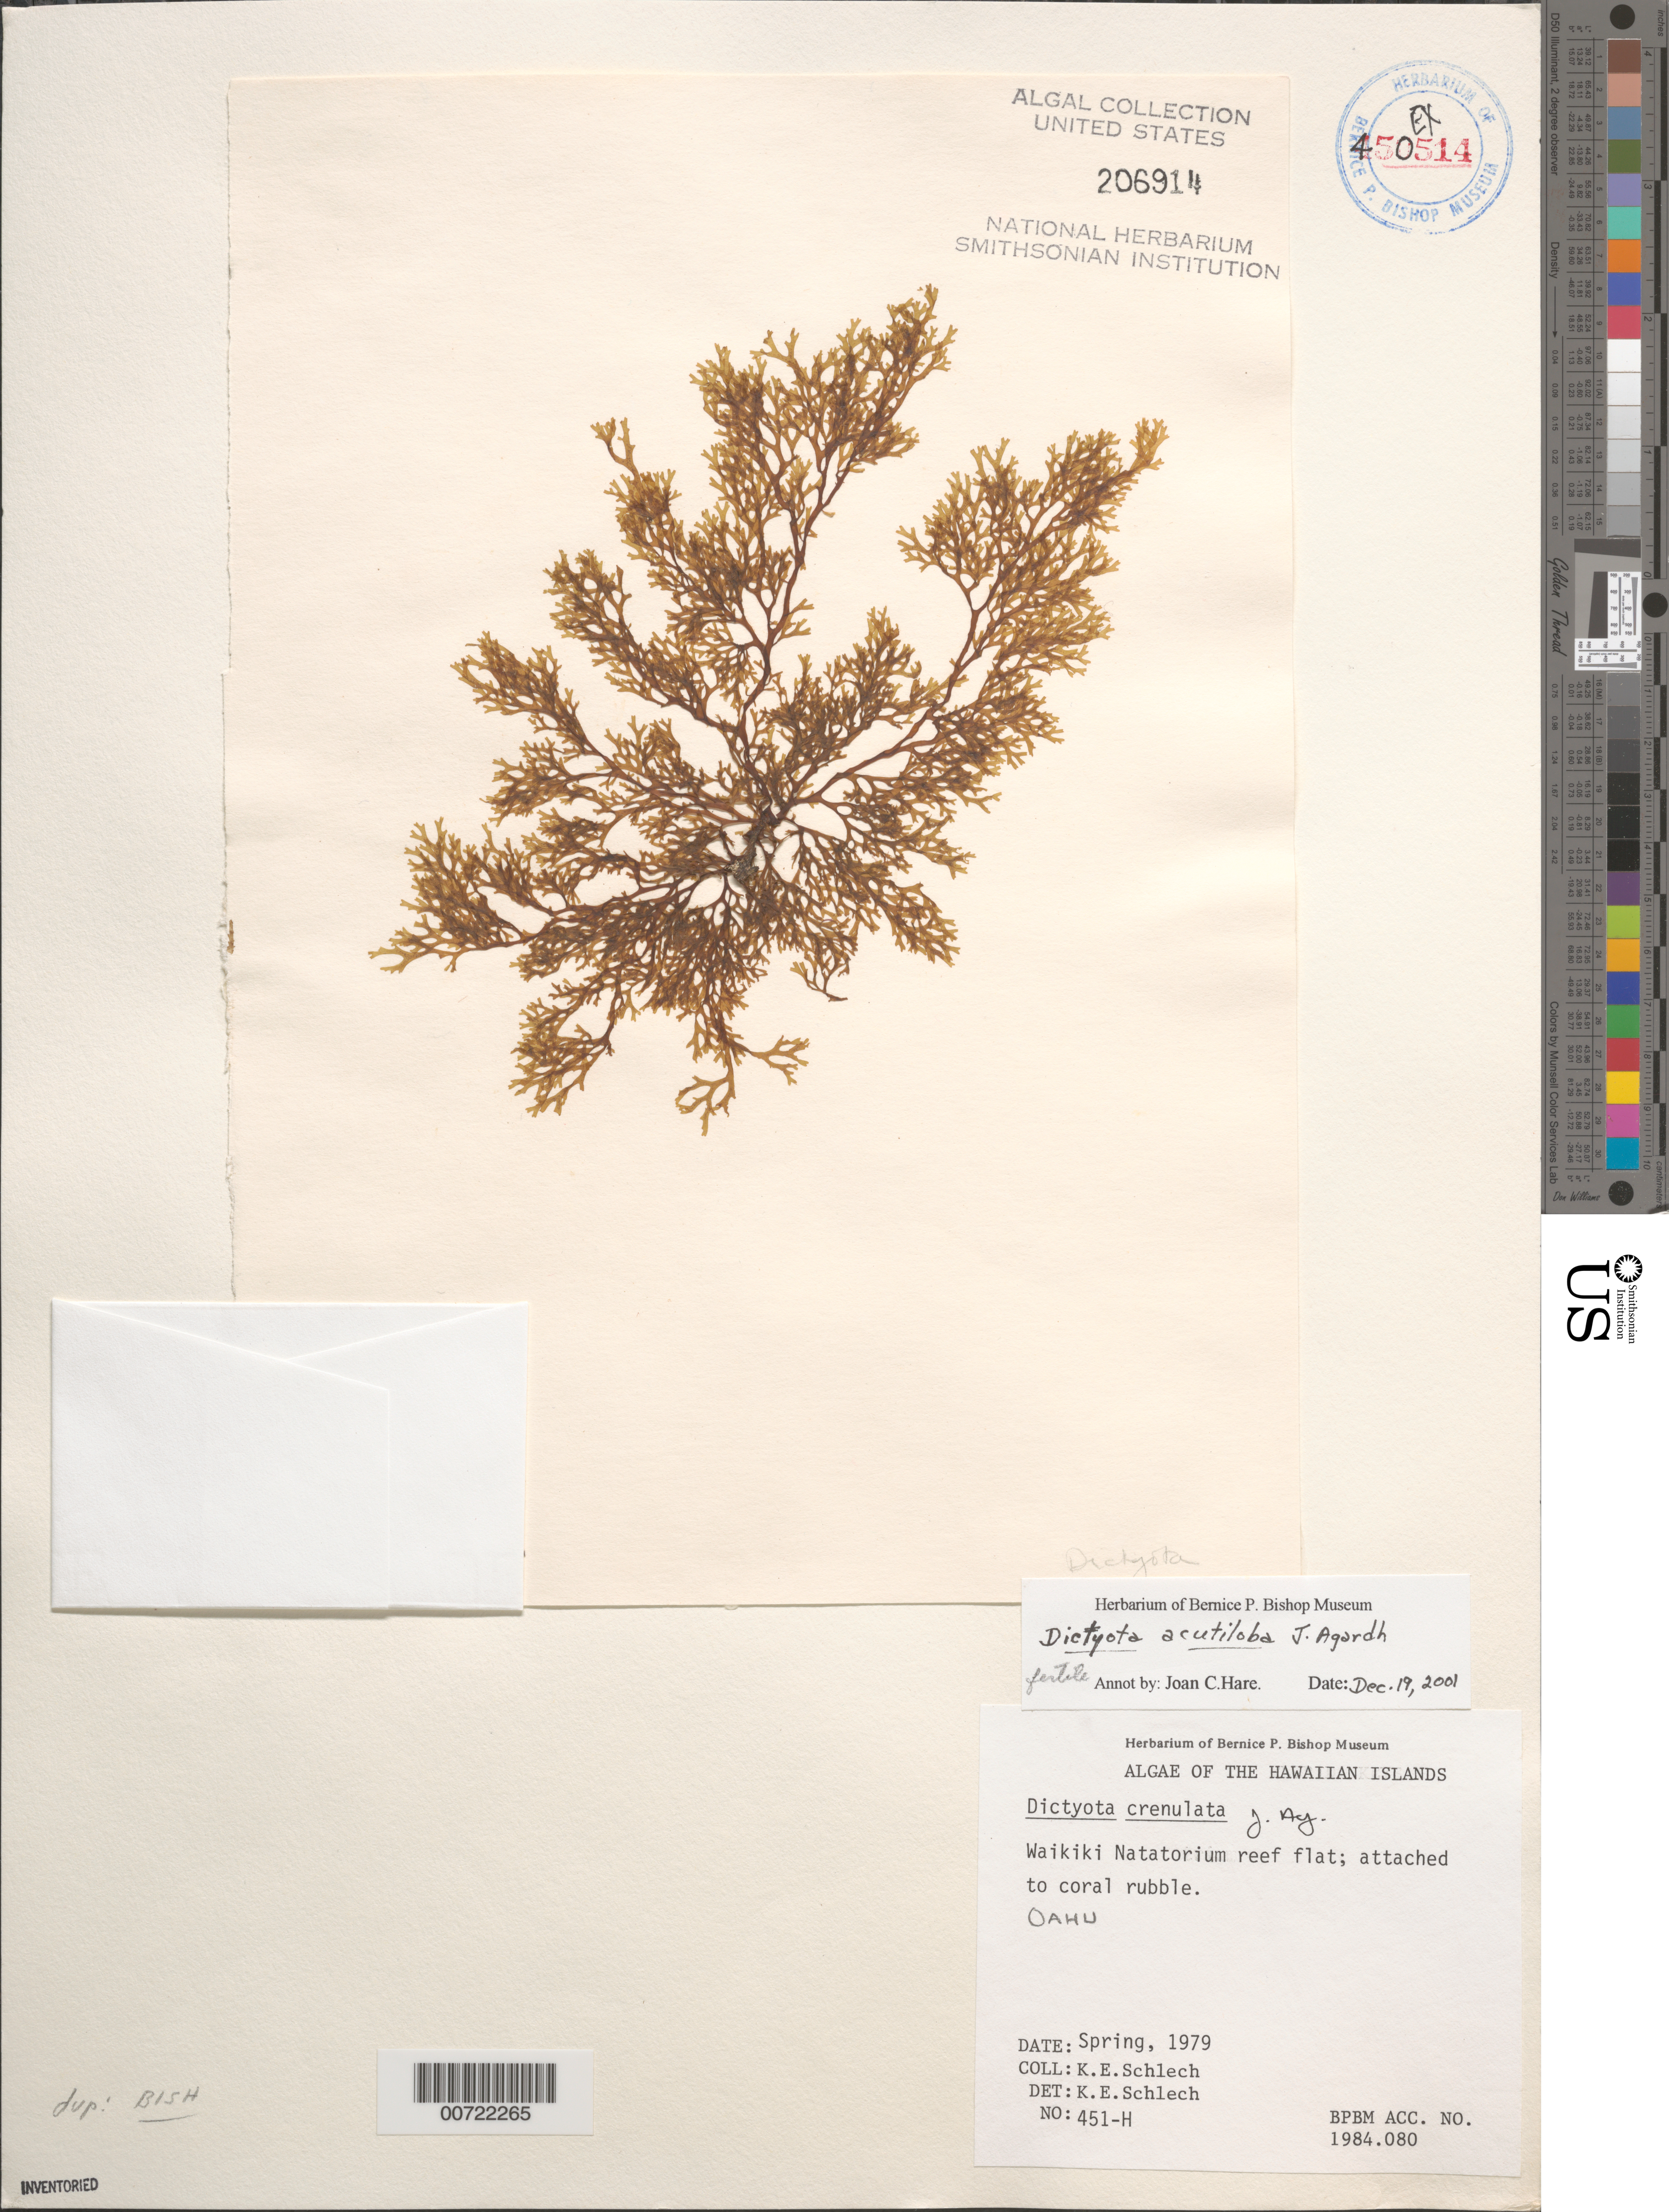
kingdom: Chromista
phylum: Ochrophyta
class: Phaeophyceae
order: Dictyotales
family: Dictyotaceae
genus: Dictyota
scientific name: Dictyota acutiloba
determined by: Hare, Joan Conway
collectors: K. Schlech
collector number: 451-H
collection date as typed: Spr 1979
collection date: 1979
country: United States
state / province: Hawaii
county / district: Honolulu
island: Oahu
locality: Waikiki Natatorium reef flat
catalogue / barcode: US 206914